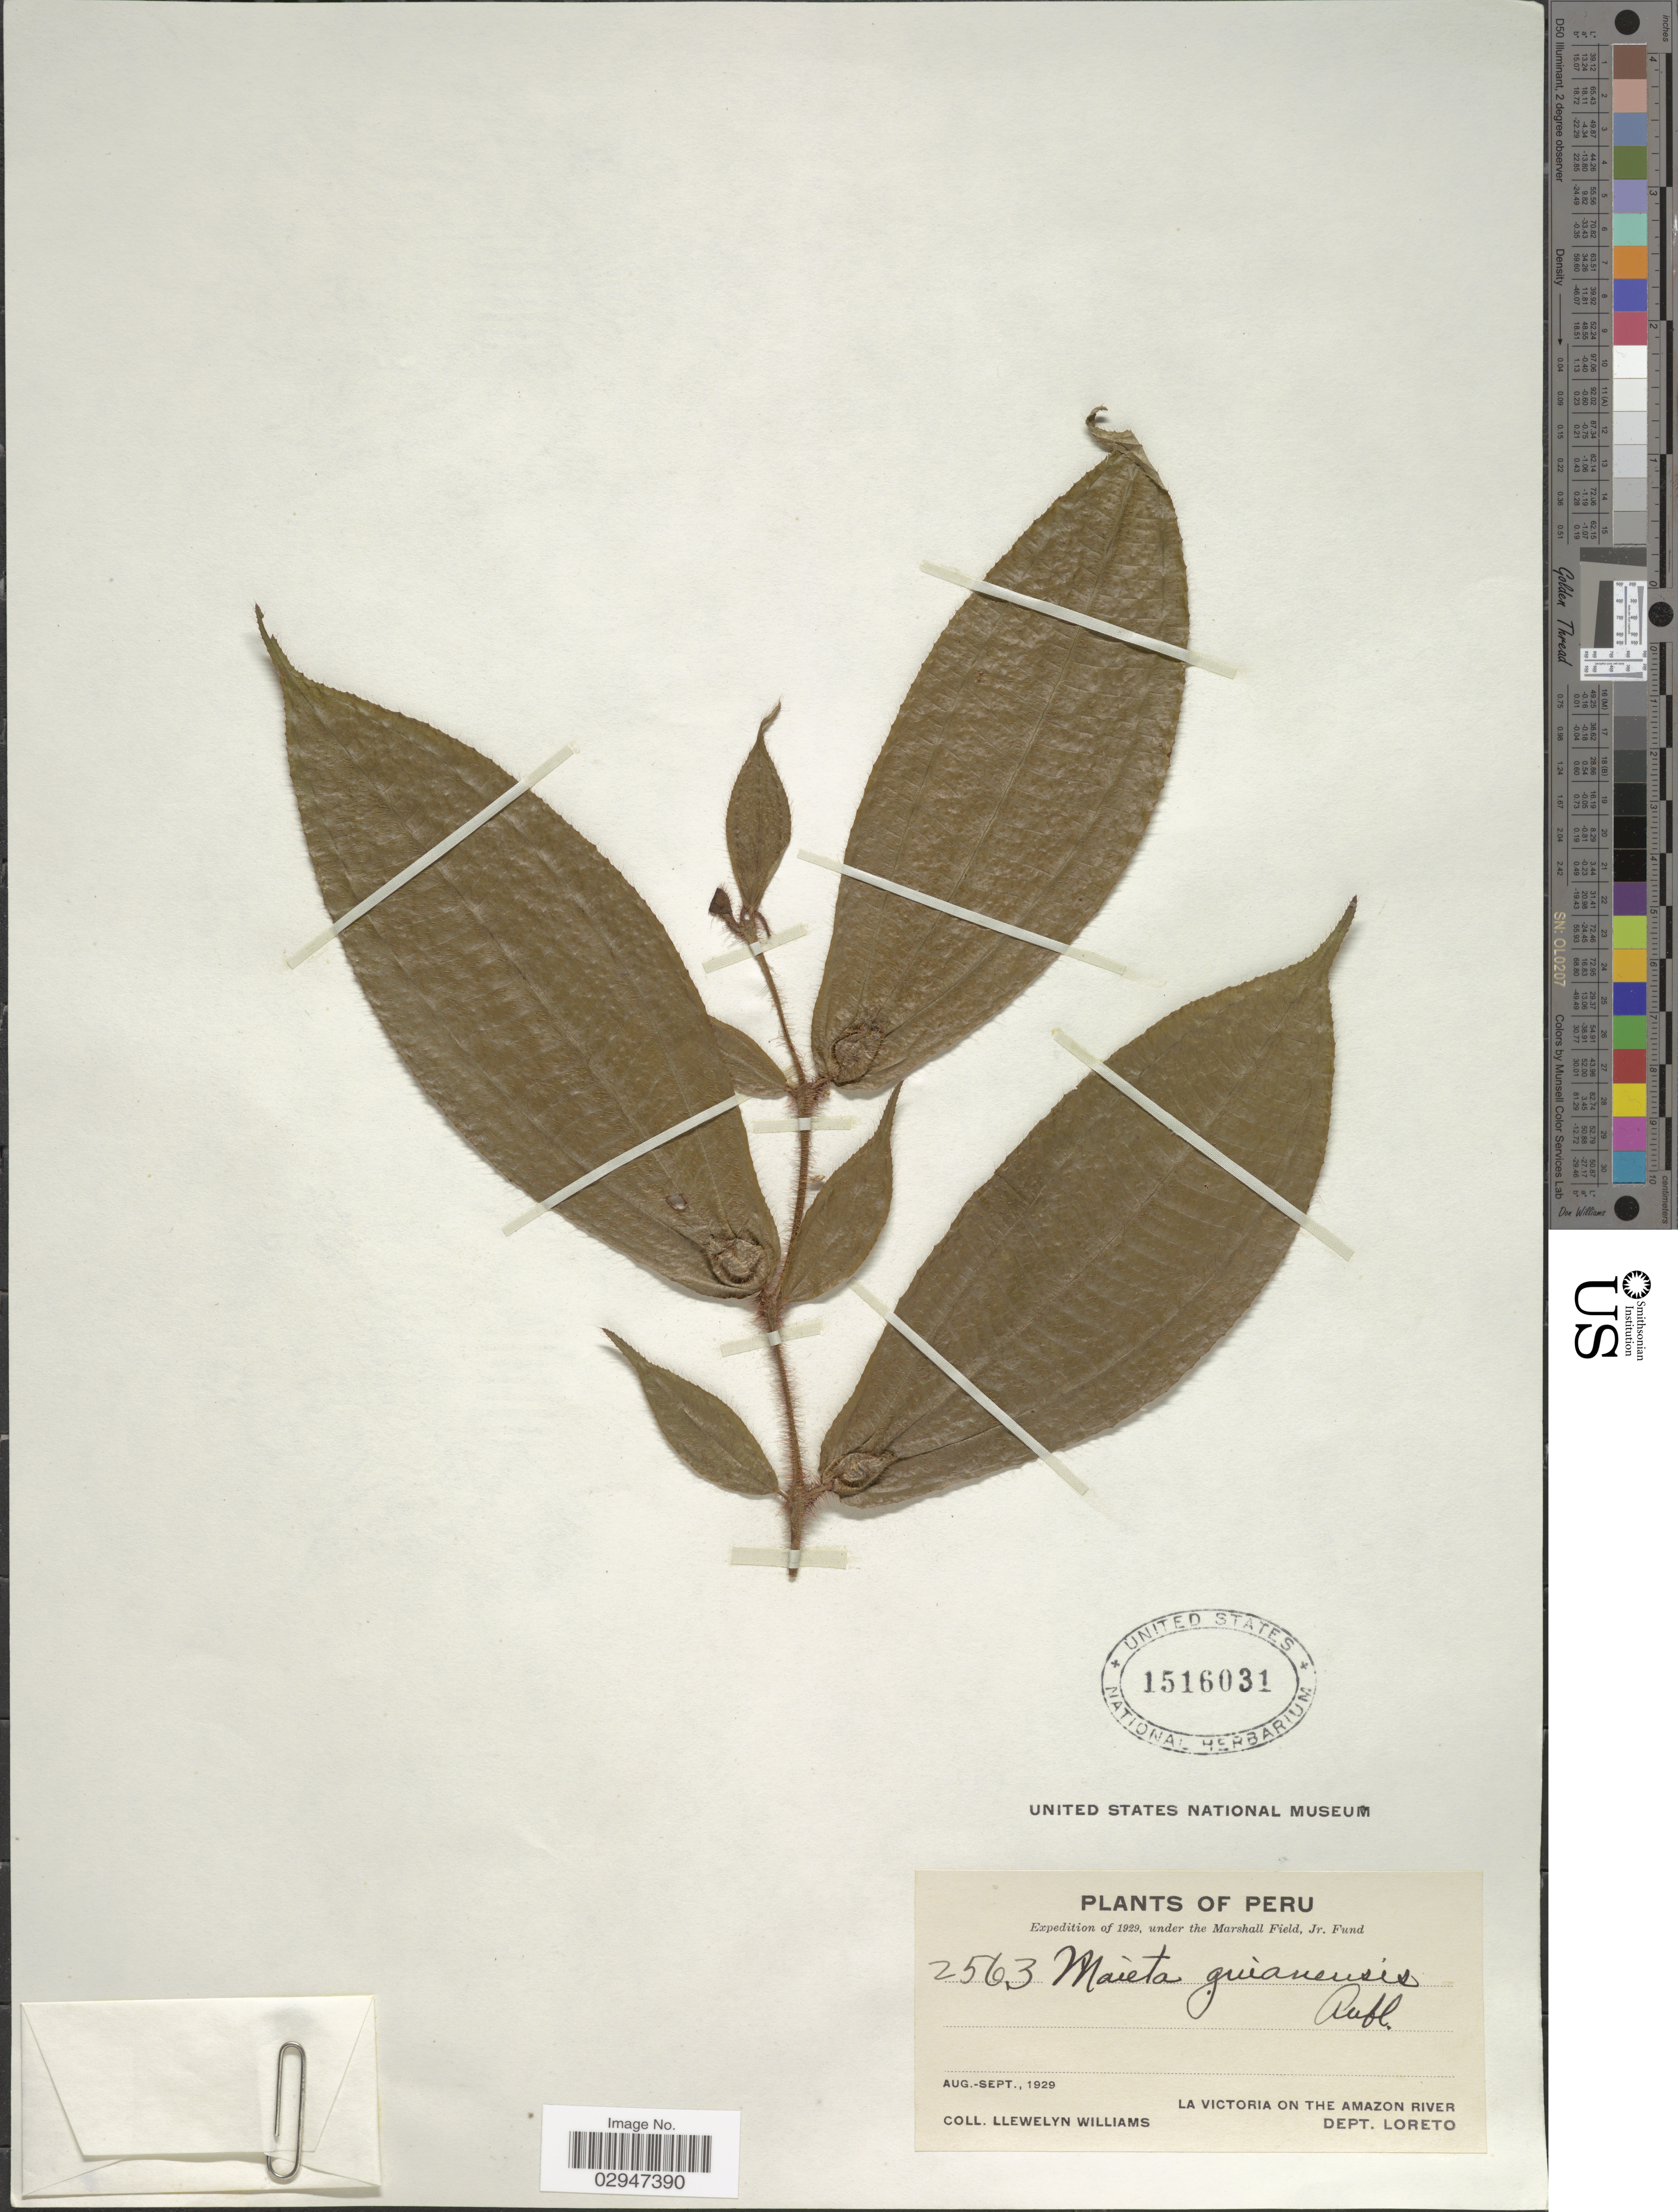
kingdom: Plantae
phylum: Tracheophyta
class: Magnoliopsida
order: Myrtales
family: Melastomataceae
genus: Maieta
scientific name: Maieta guianensis var. guianensis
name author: Aubl.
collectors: Ll. Williams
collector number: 2563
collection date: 1929-08/1929-09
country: Peru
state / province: Loreto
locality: La Victoria on the Amazon River. Dept. Loreto.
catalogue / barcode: US 1516031